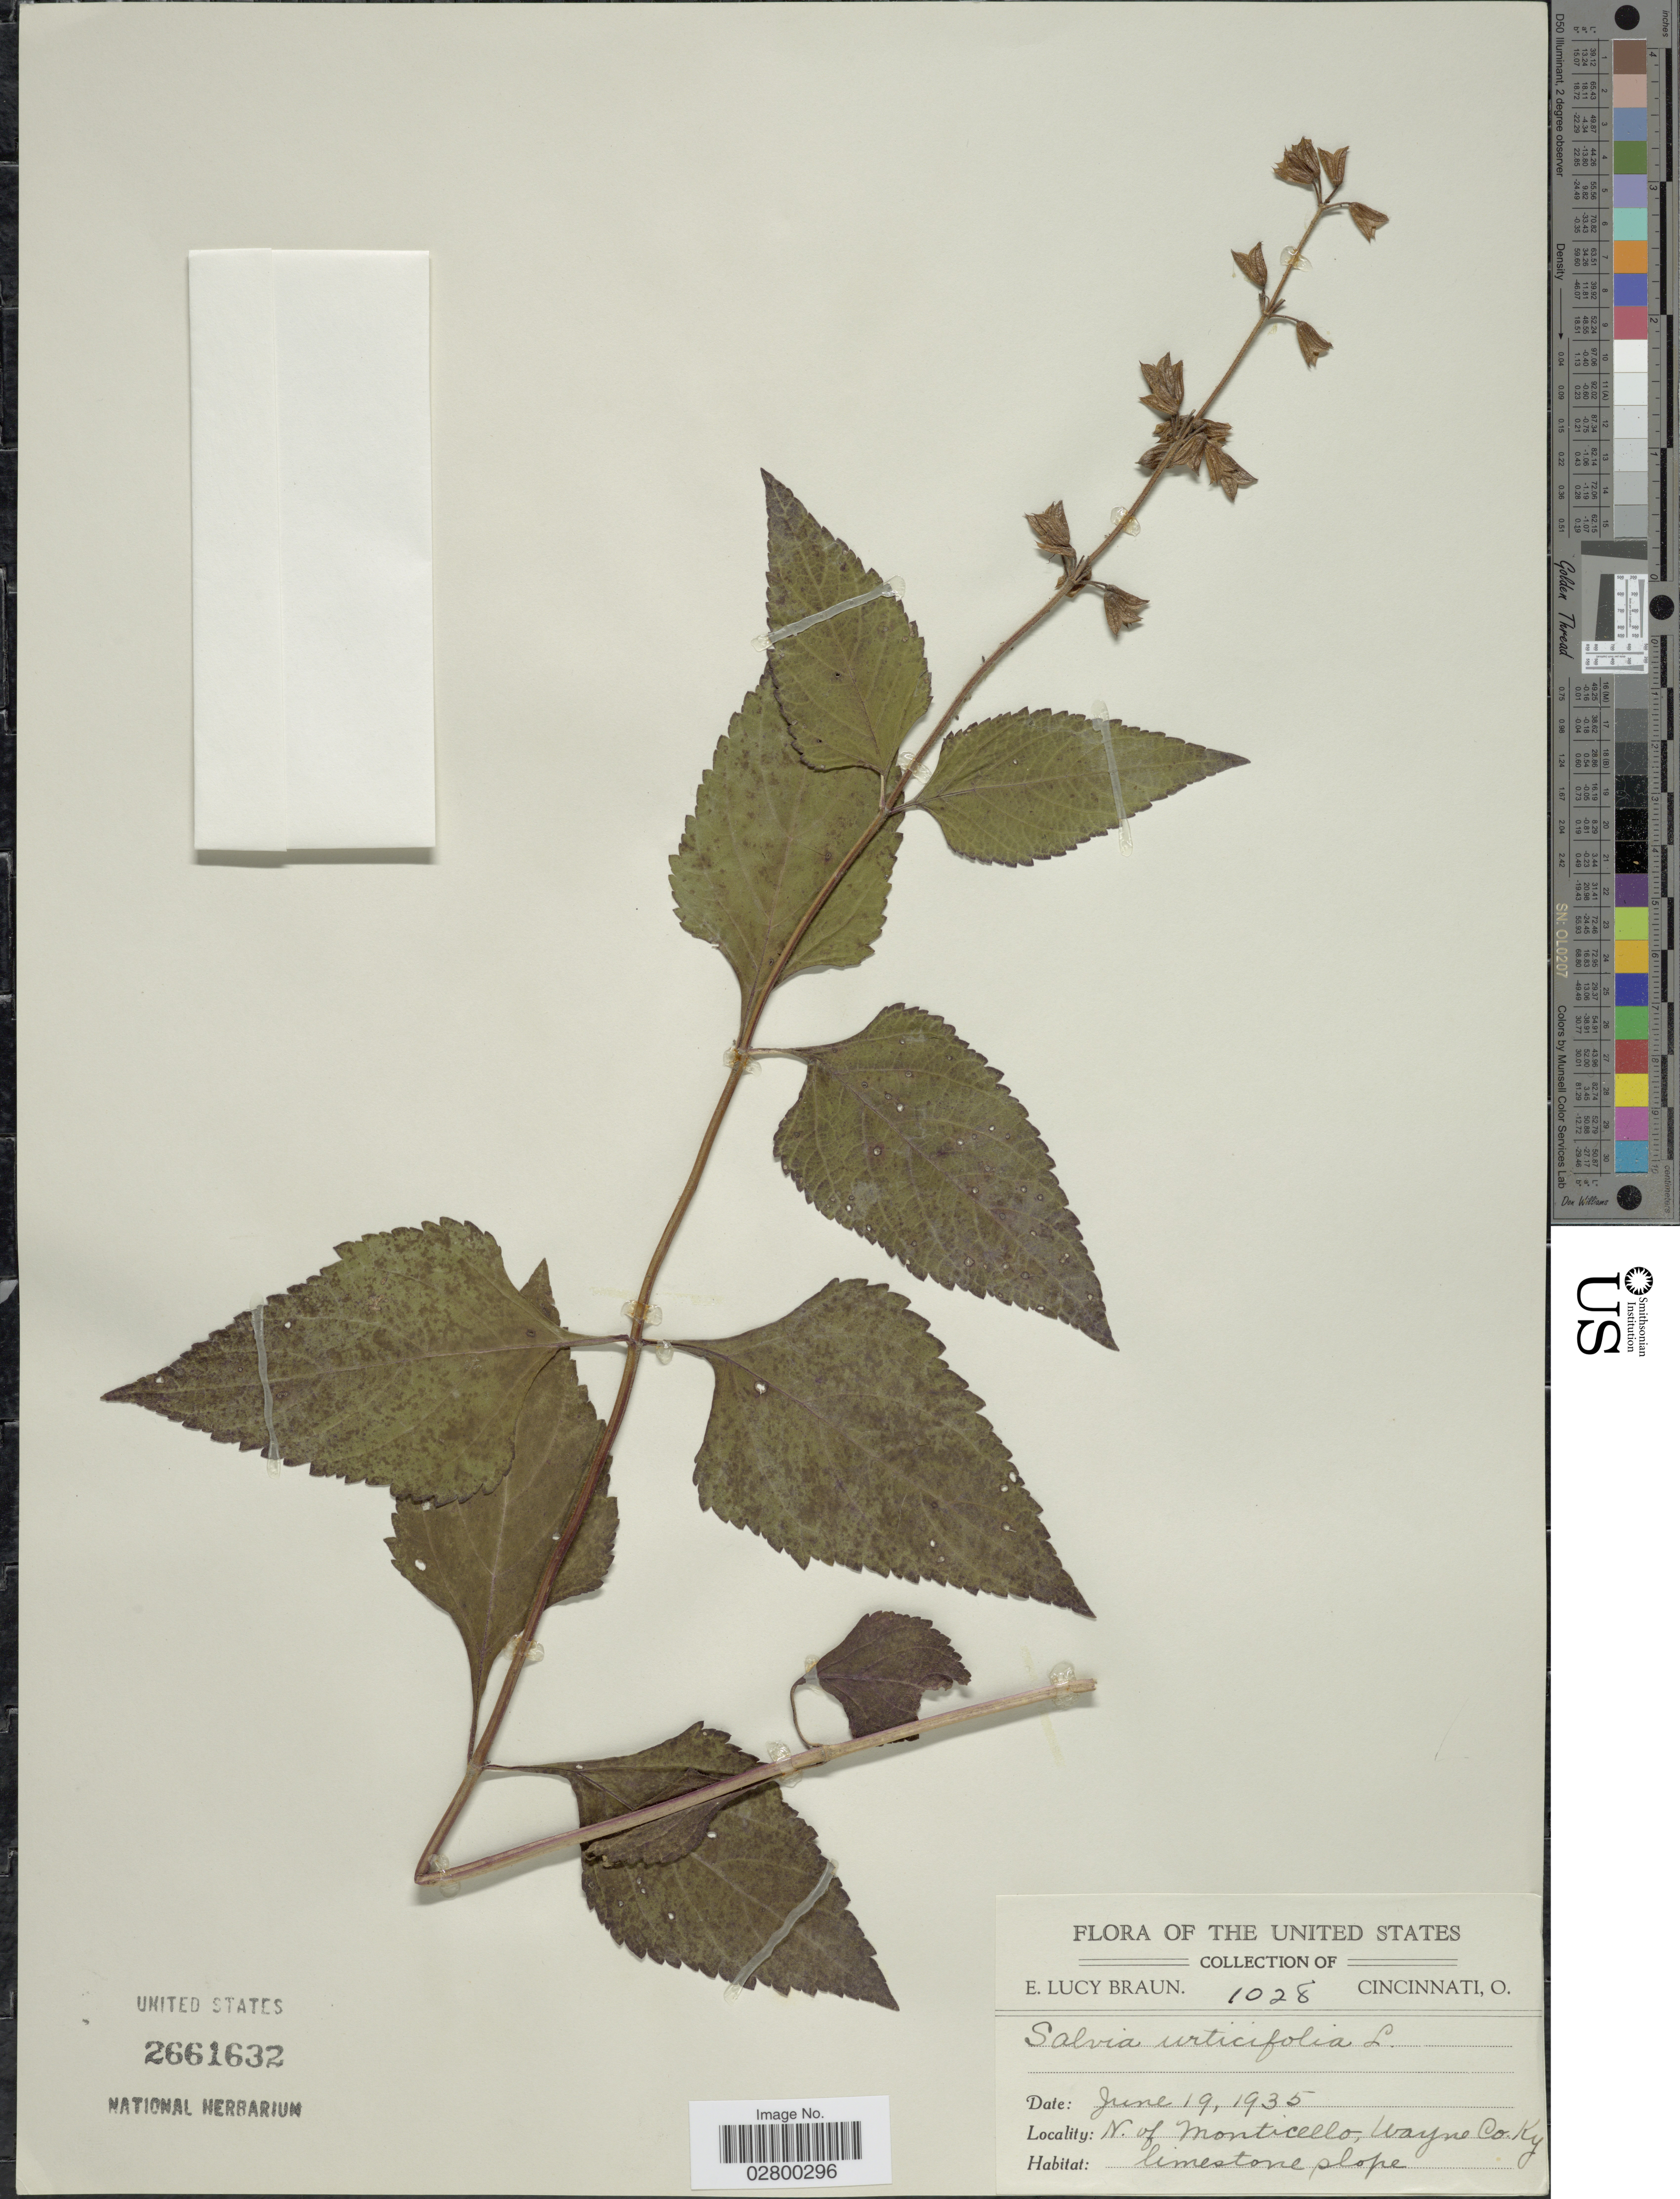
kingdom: Plantae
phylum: Tracheophyta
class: Magnoliopsida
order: Lamiales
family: Lamiaceae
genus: Salvia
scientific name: Salvia urticifolia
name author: L.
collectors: E. L. Braun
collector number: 1028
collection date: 1935-06-19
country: United States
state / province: Kentucky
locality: N. of Monticello, Wayne Co., Ky., limestone slope.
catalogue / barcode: US 2661632